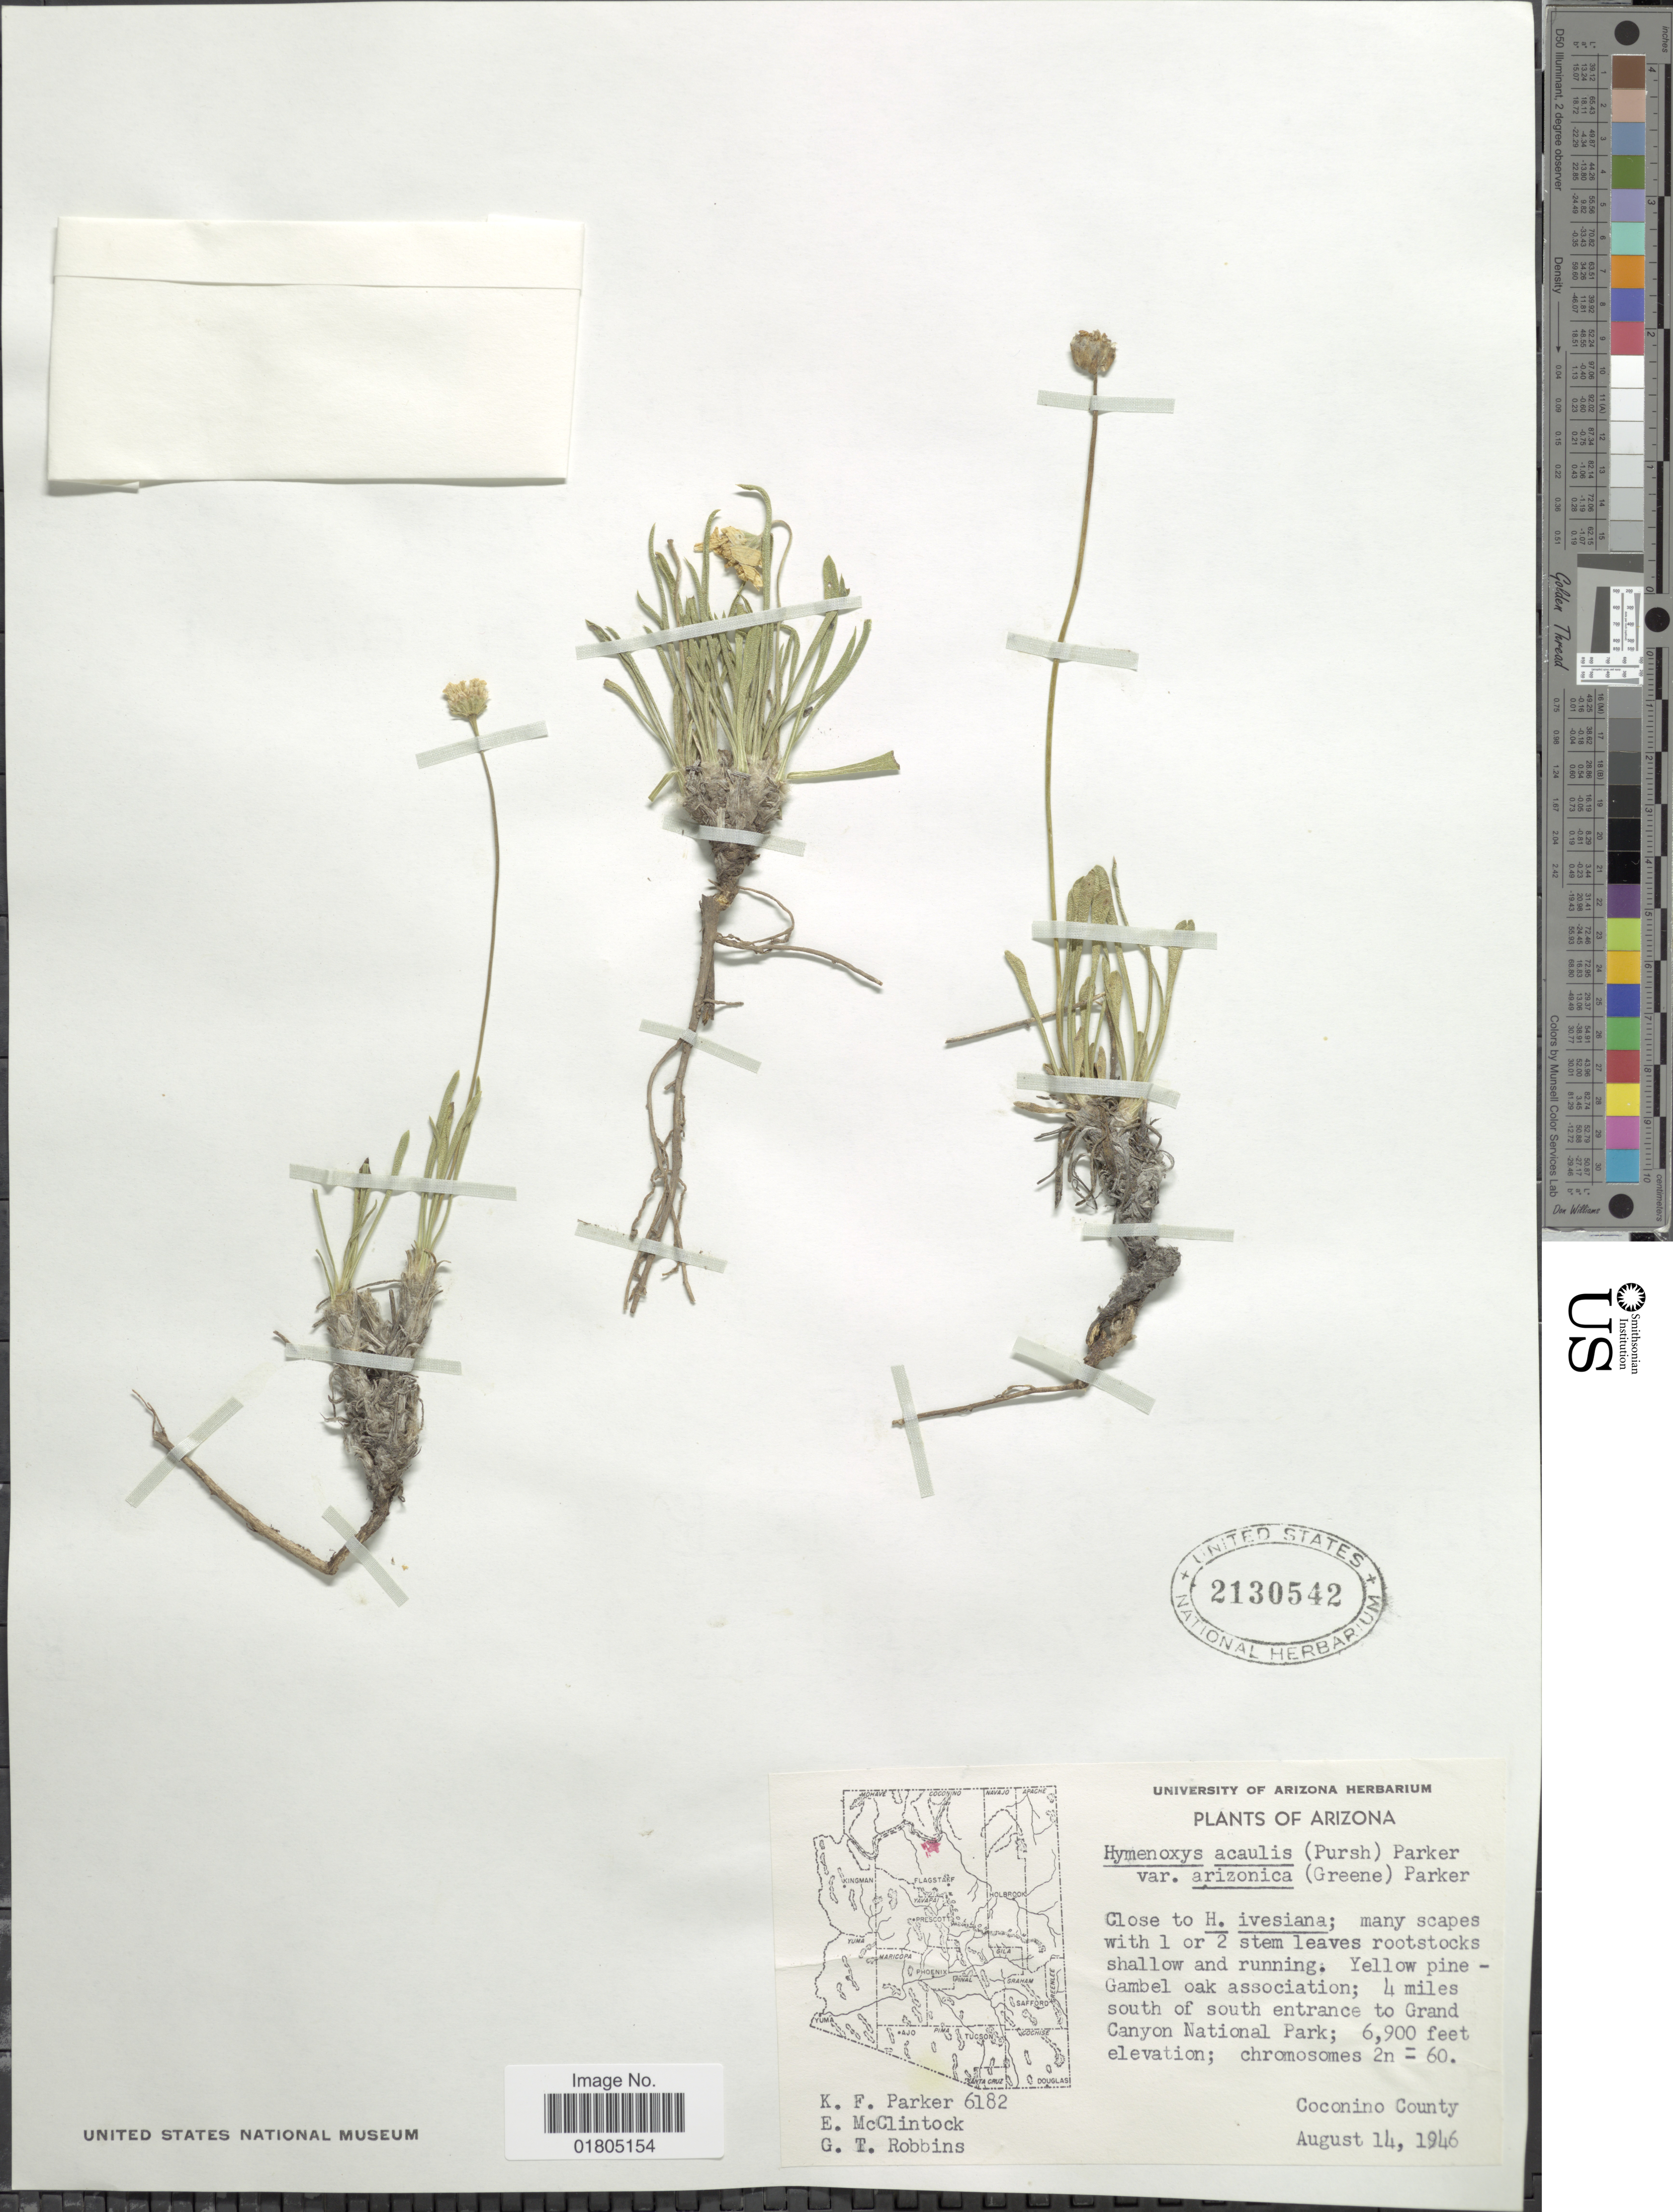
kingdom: Plantae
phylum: Tracheophyta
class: Magnoliopsida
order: Asterales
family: Asteraceae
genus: Actinea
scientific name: Actinea acaulis var. arizonica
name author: (Greene) S.F. Blake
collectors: K. F. Parker, E. McClintock & G. T. Robbins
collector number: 6182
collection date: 1946-08-14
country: United States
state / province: Arizona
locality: Gamdel oak association: 4 miles south of south entrance to Grand Canyon National Park, Coconino County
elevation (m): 2103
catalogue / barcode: US 2130542